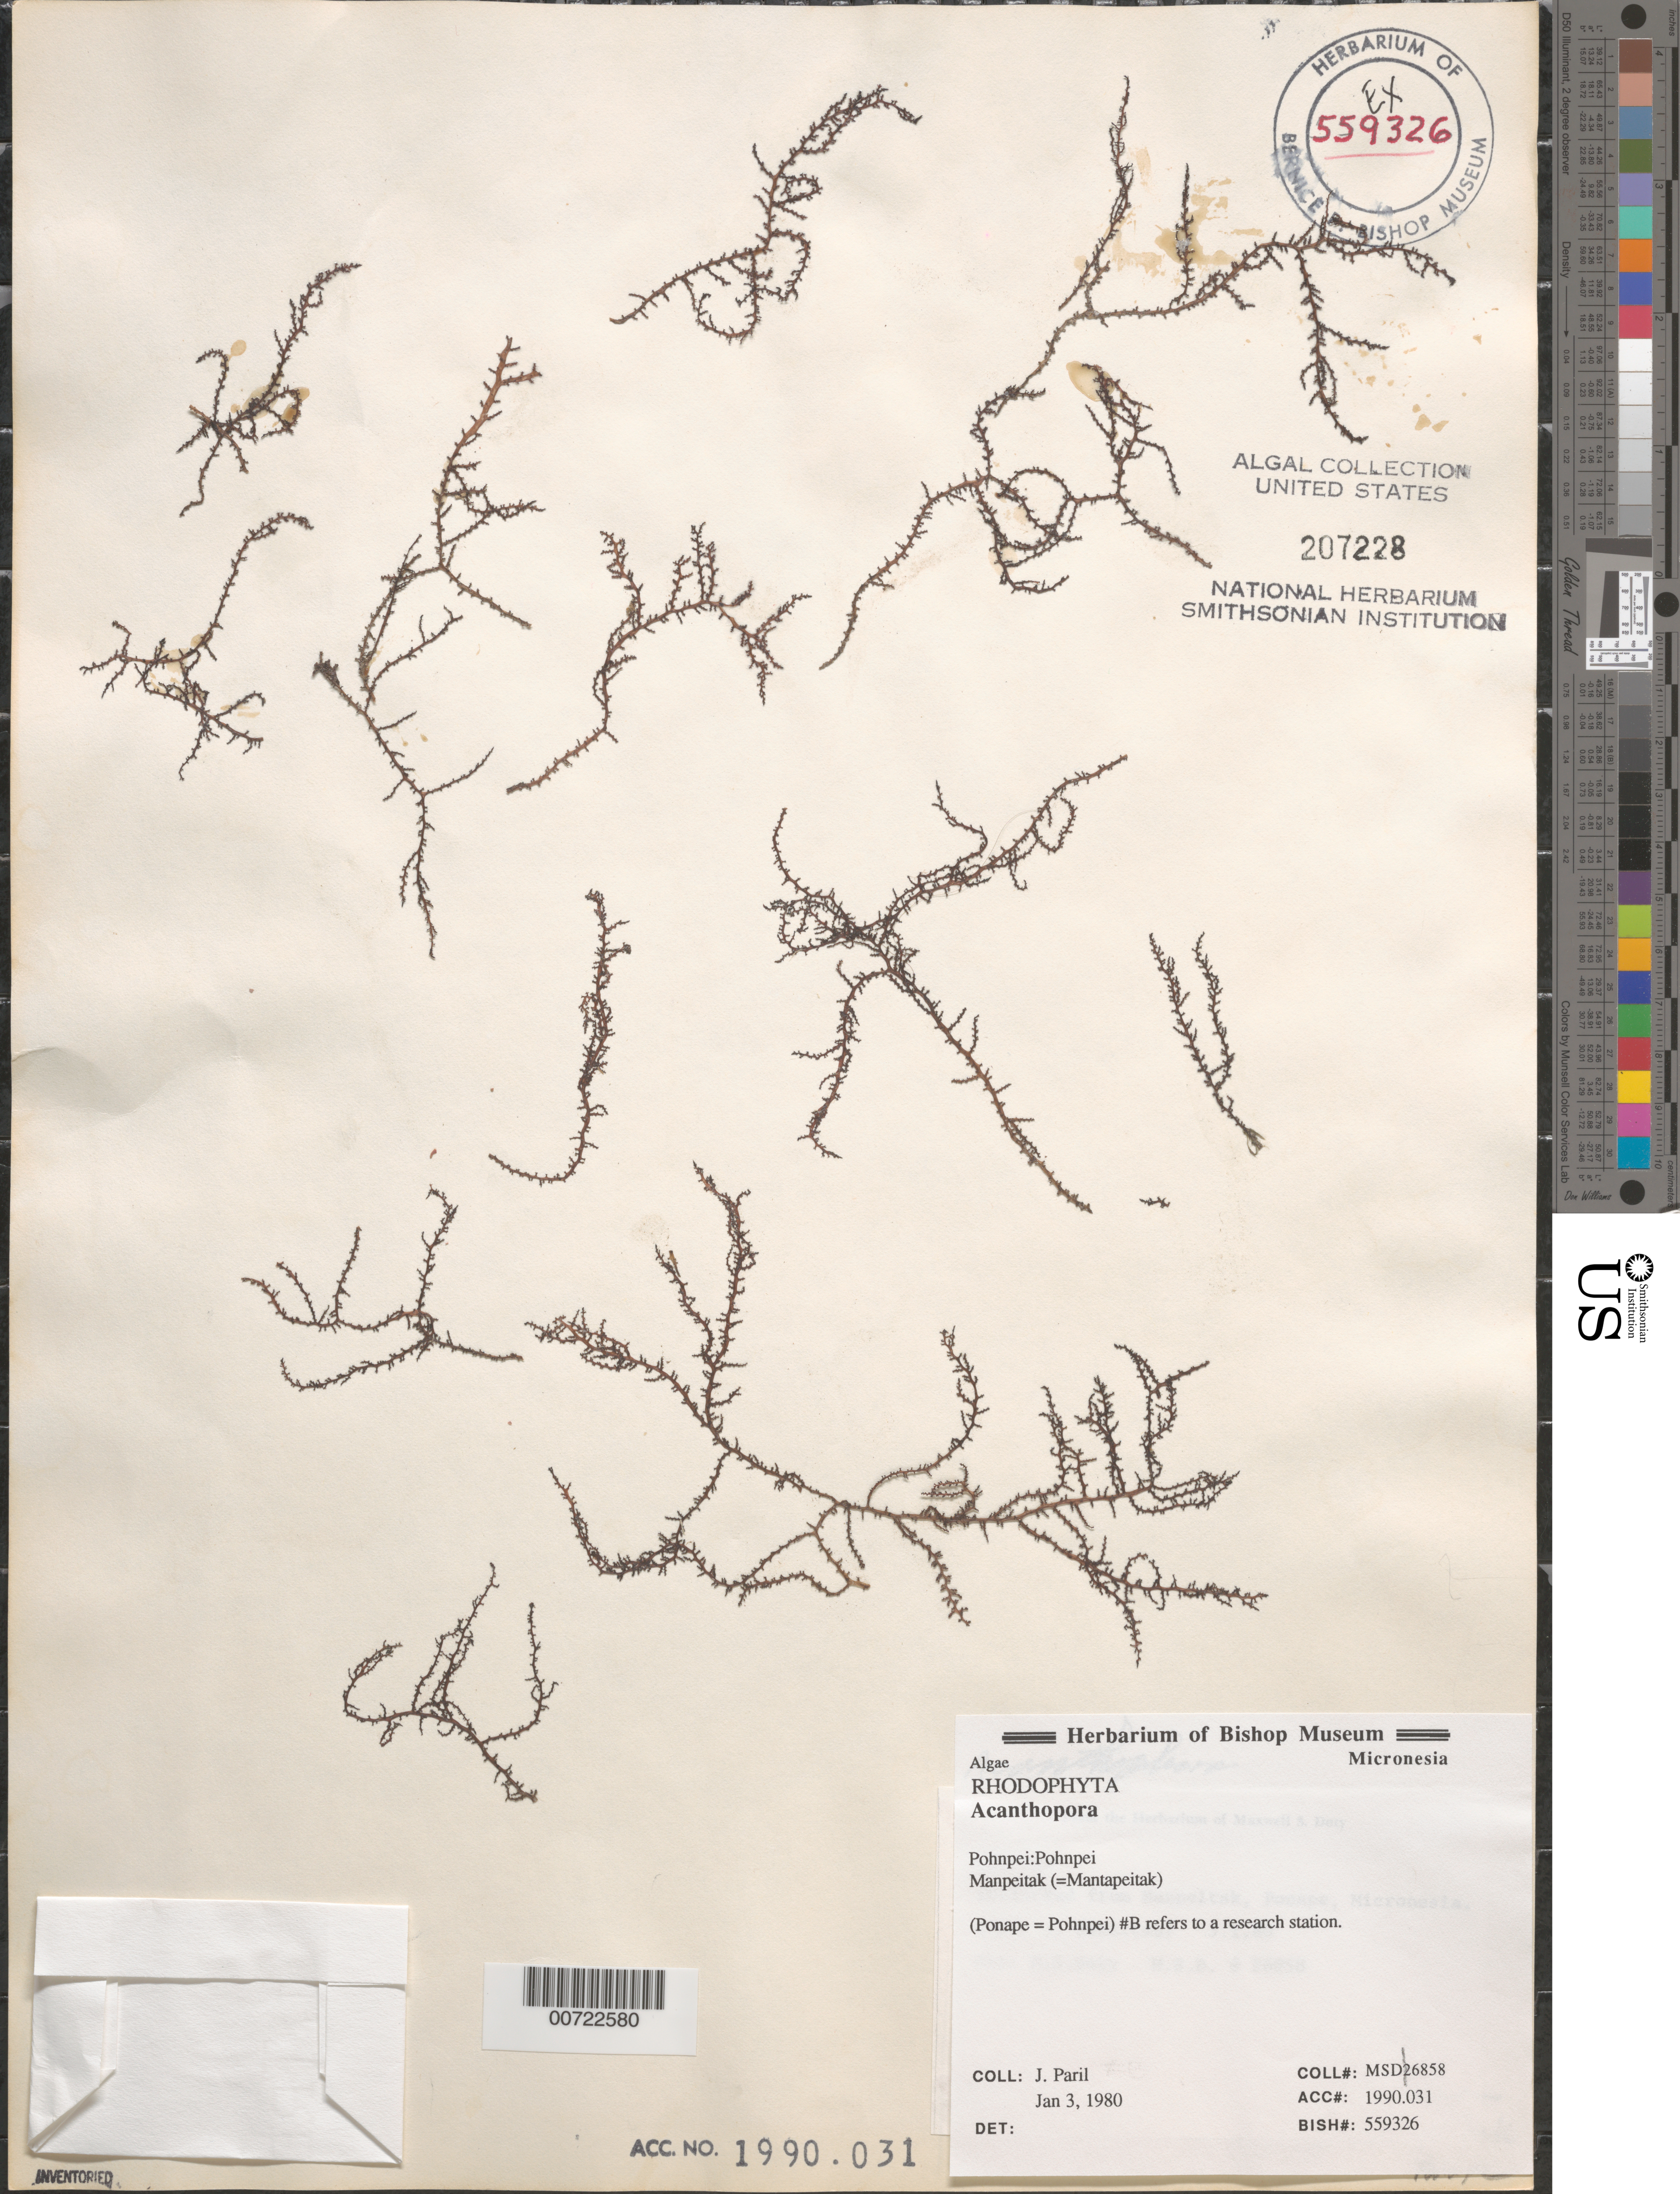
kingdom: Plantae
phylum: Rhodophyta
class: Florideophyceae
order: Ceramiales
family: Rhodomelaceae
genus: Acanthophora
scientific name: Acanthophora sp.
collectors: J. Paril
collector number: MSD 26858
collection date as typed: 03 Jan 1980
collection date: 1980-01-03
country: Micronesia, Federated States of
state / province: Pohnpei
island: Pohnpei [Ponape]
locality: Mantapeitak (Manpeitak)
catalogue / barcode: US 207228